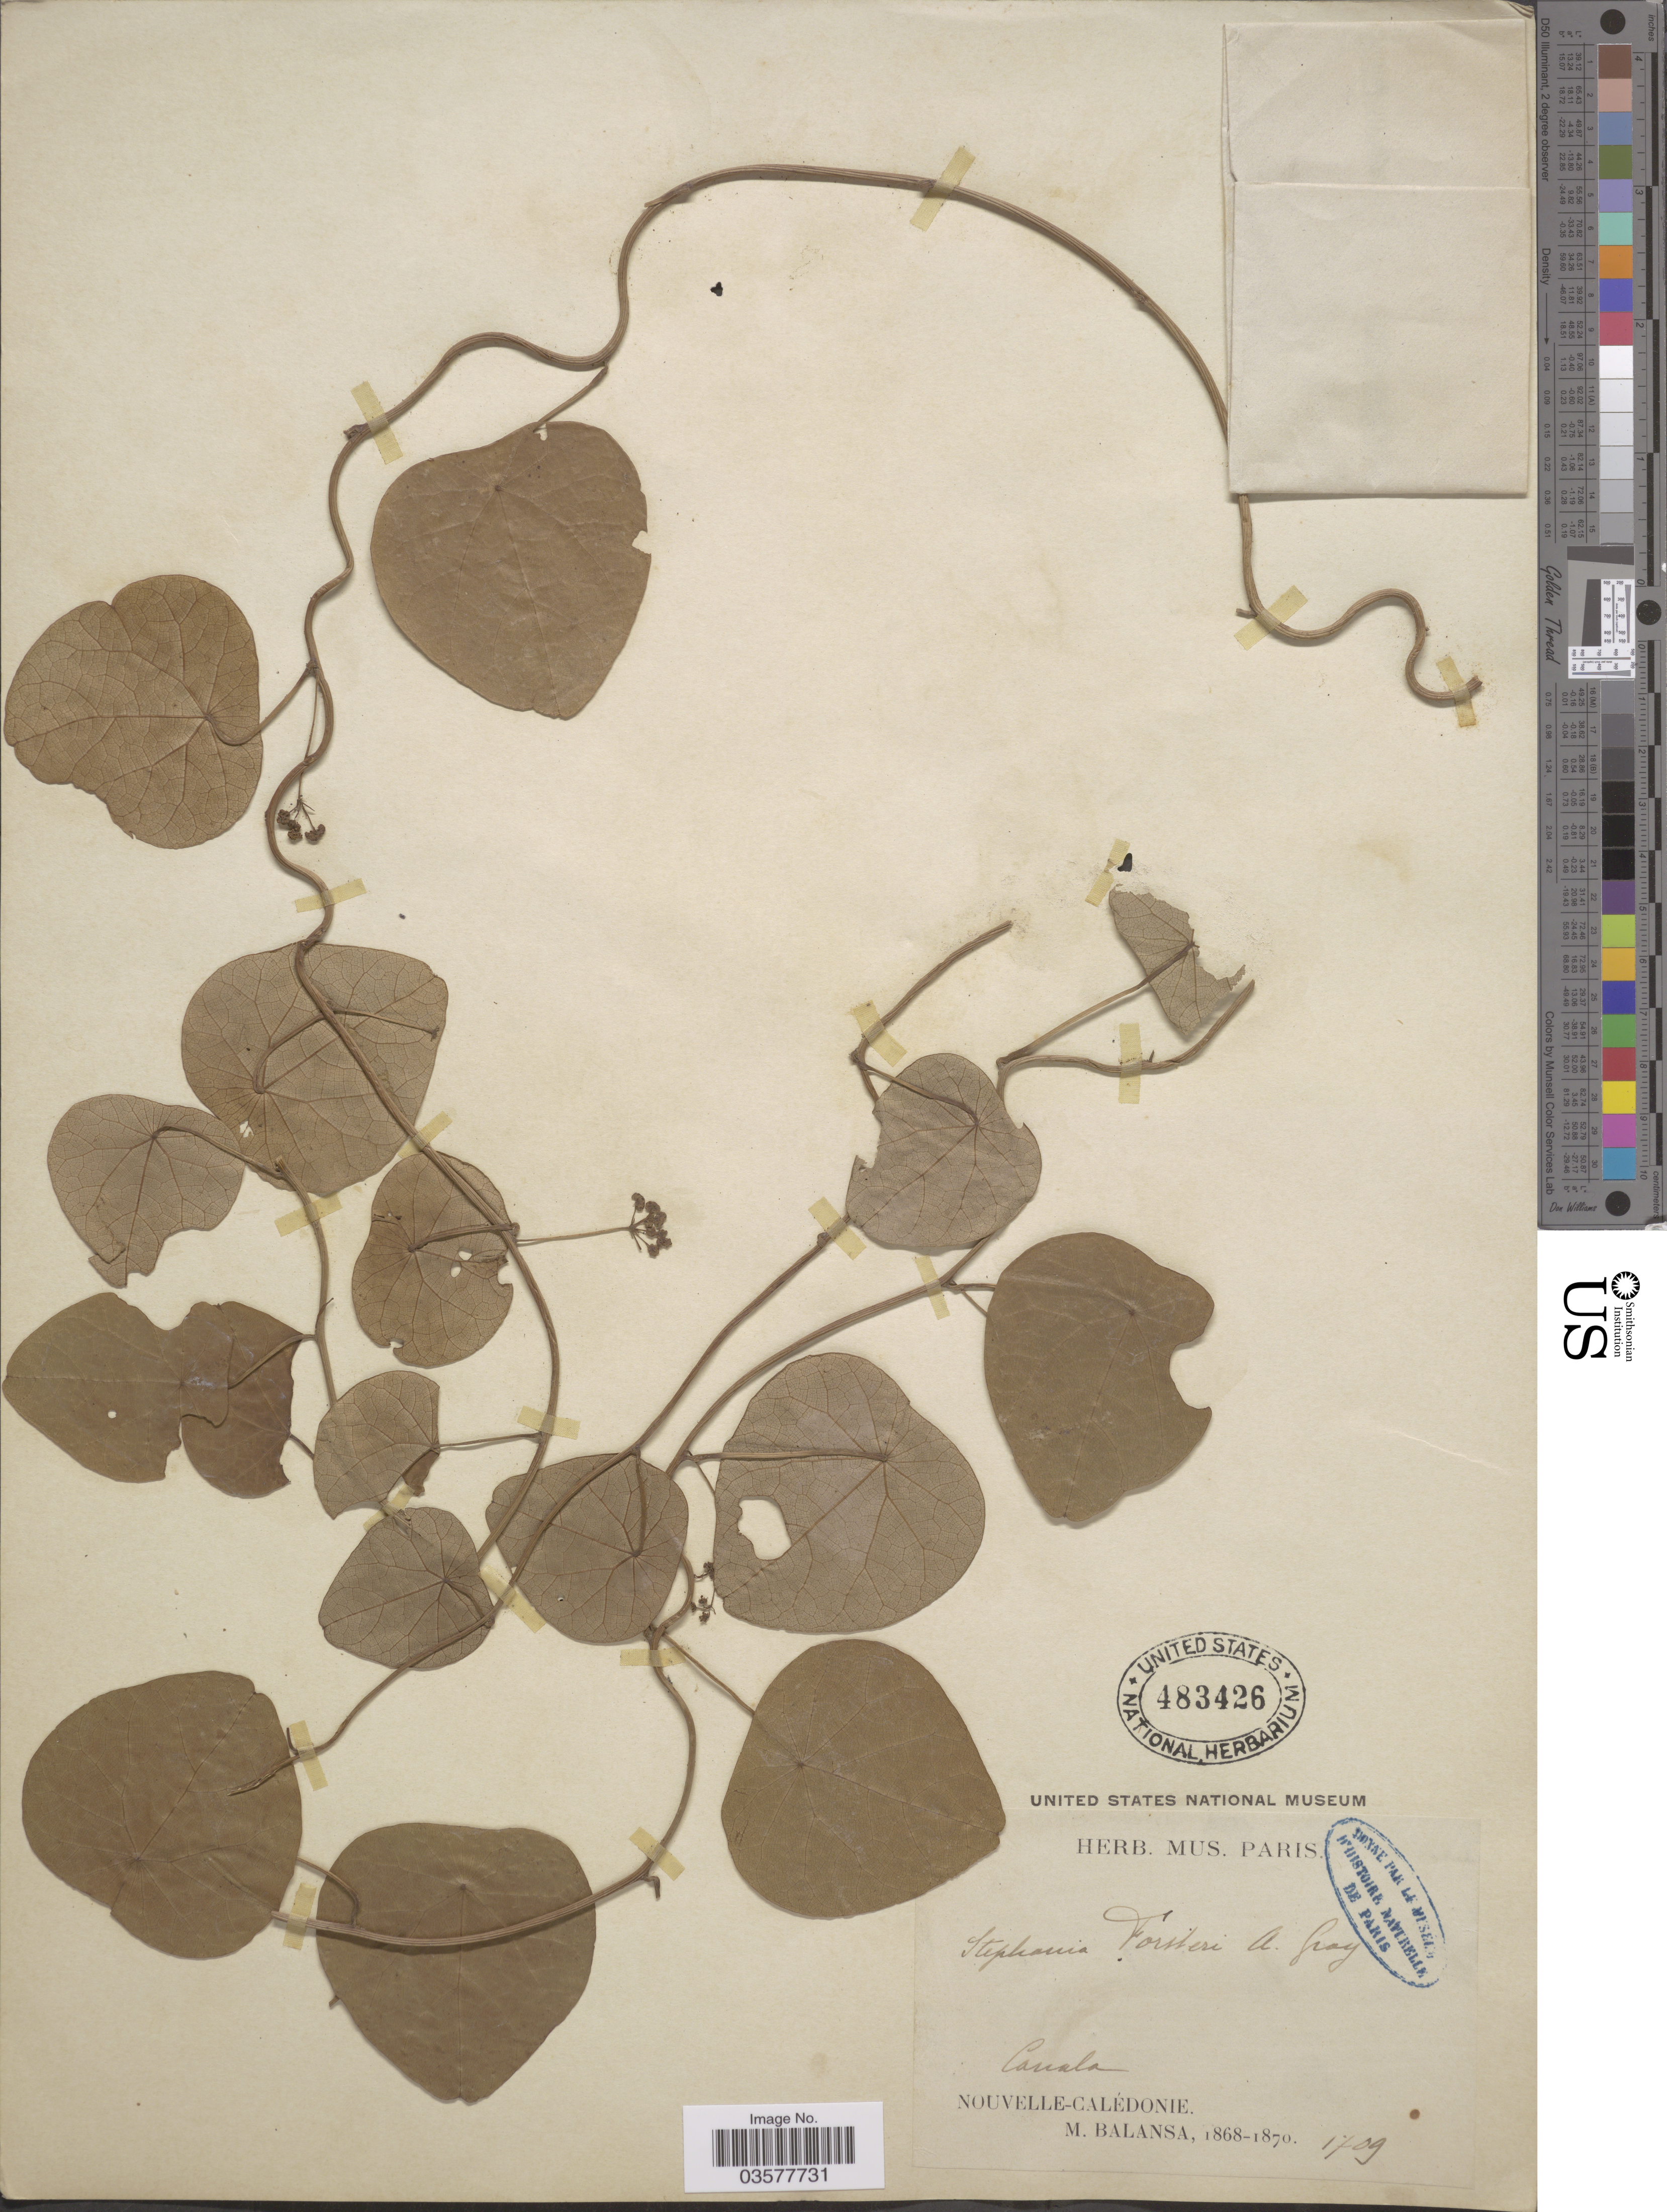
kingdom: Plantae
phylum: Tracheophyta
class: Magnoliopsida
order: Ranunculales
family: Menispermaceae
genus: Stephania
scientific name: Stephania forsteri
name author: (DC.) A. Gray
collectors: B. Balansa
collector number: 1709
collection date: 1868/1870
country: New Caledonia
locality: Canala.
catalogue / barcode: US 483426